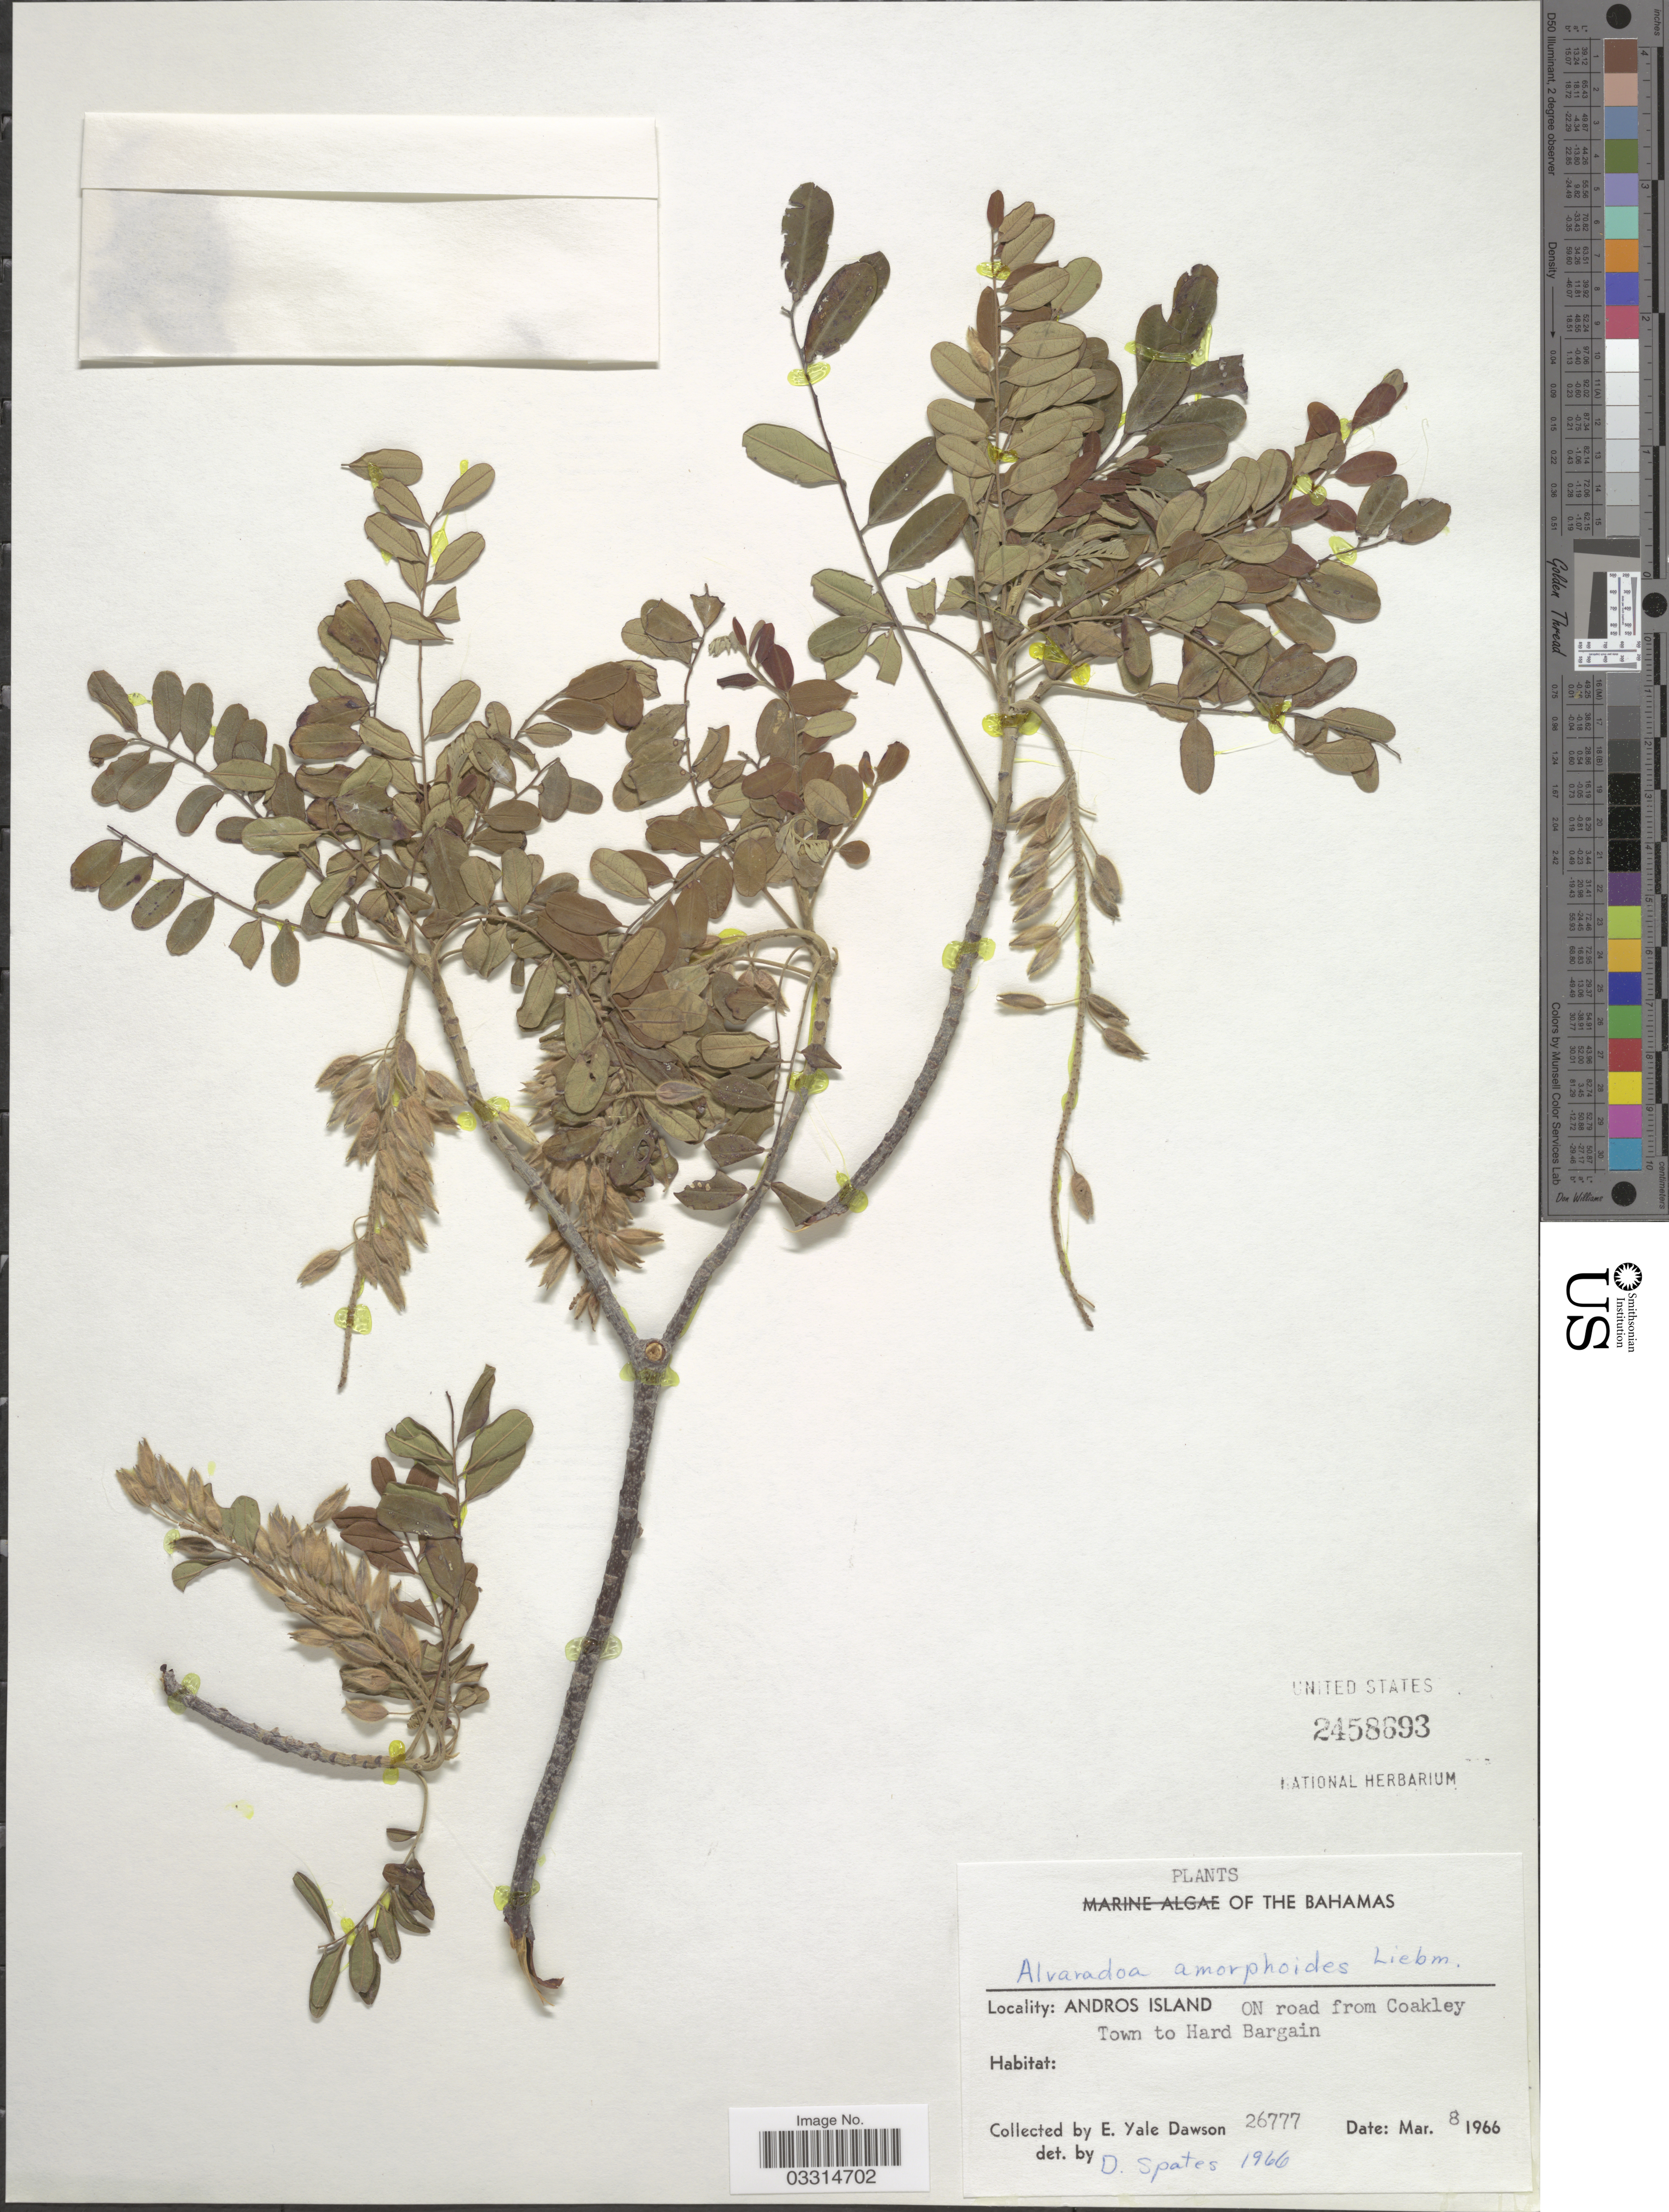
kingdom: Plantae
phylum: Tracheophyta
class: Magnoliopsida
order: Picramniales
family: Picramniaceae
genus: Alvaradoa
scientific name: Alvaradoa amorphoides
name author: Liebm.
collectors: N. Yensen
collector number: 26777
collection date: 1966-03-08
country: Bahamas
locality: Andros Island, On road from Coakley Town to Hard Bargain.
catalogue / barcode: US 2458693